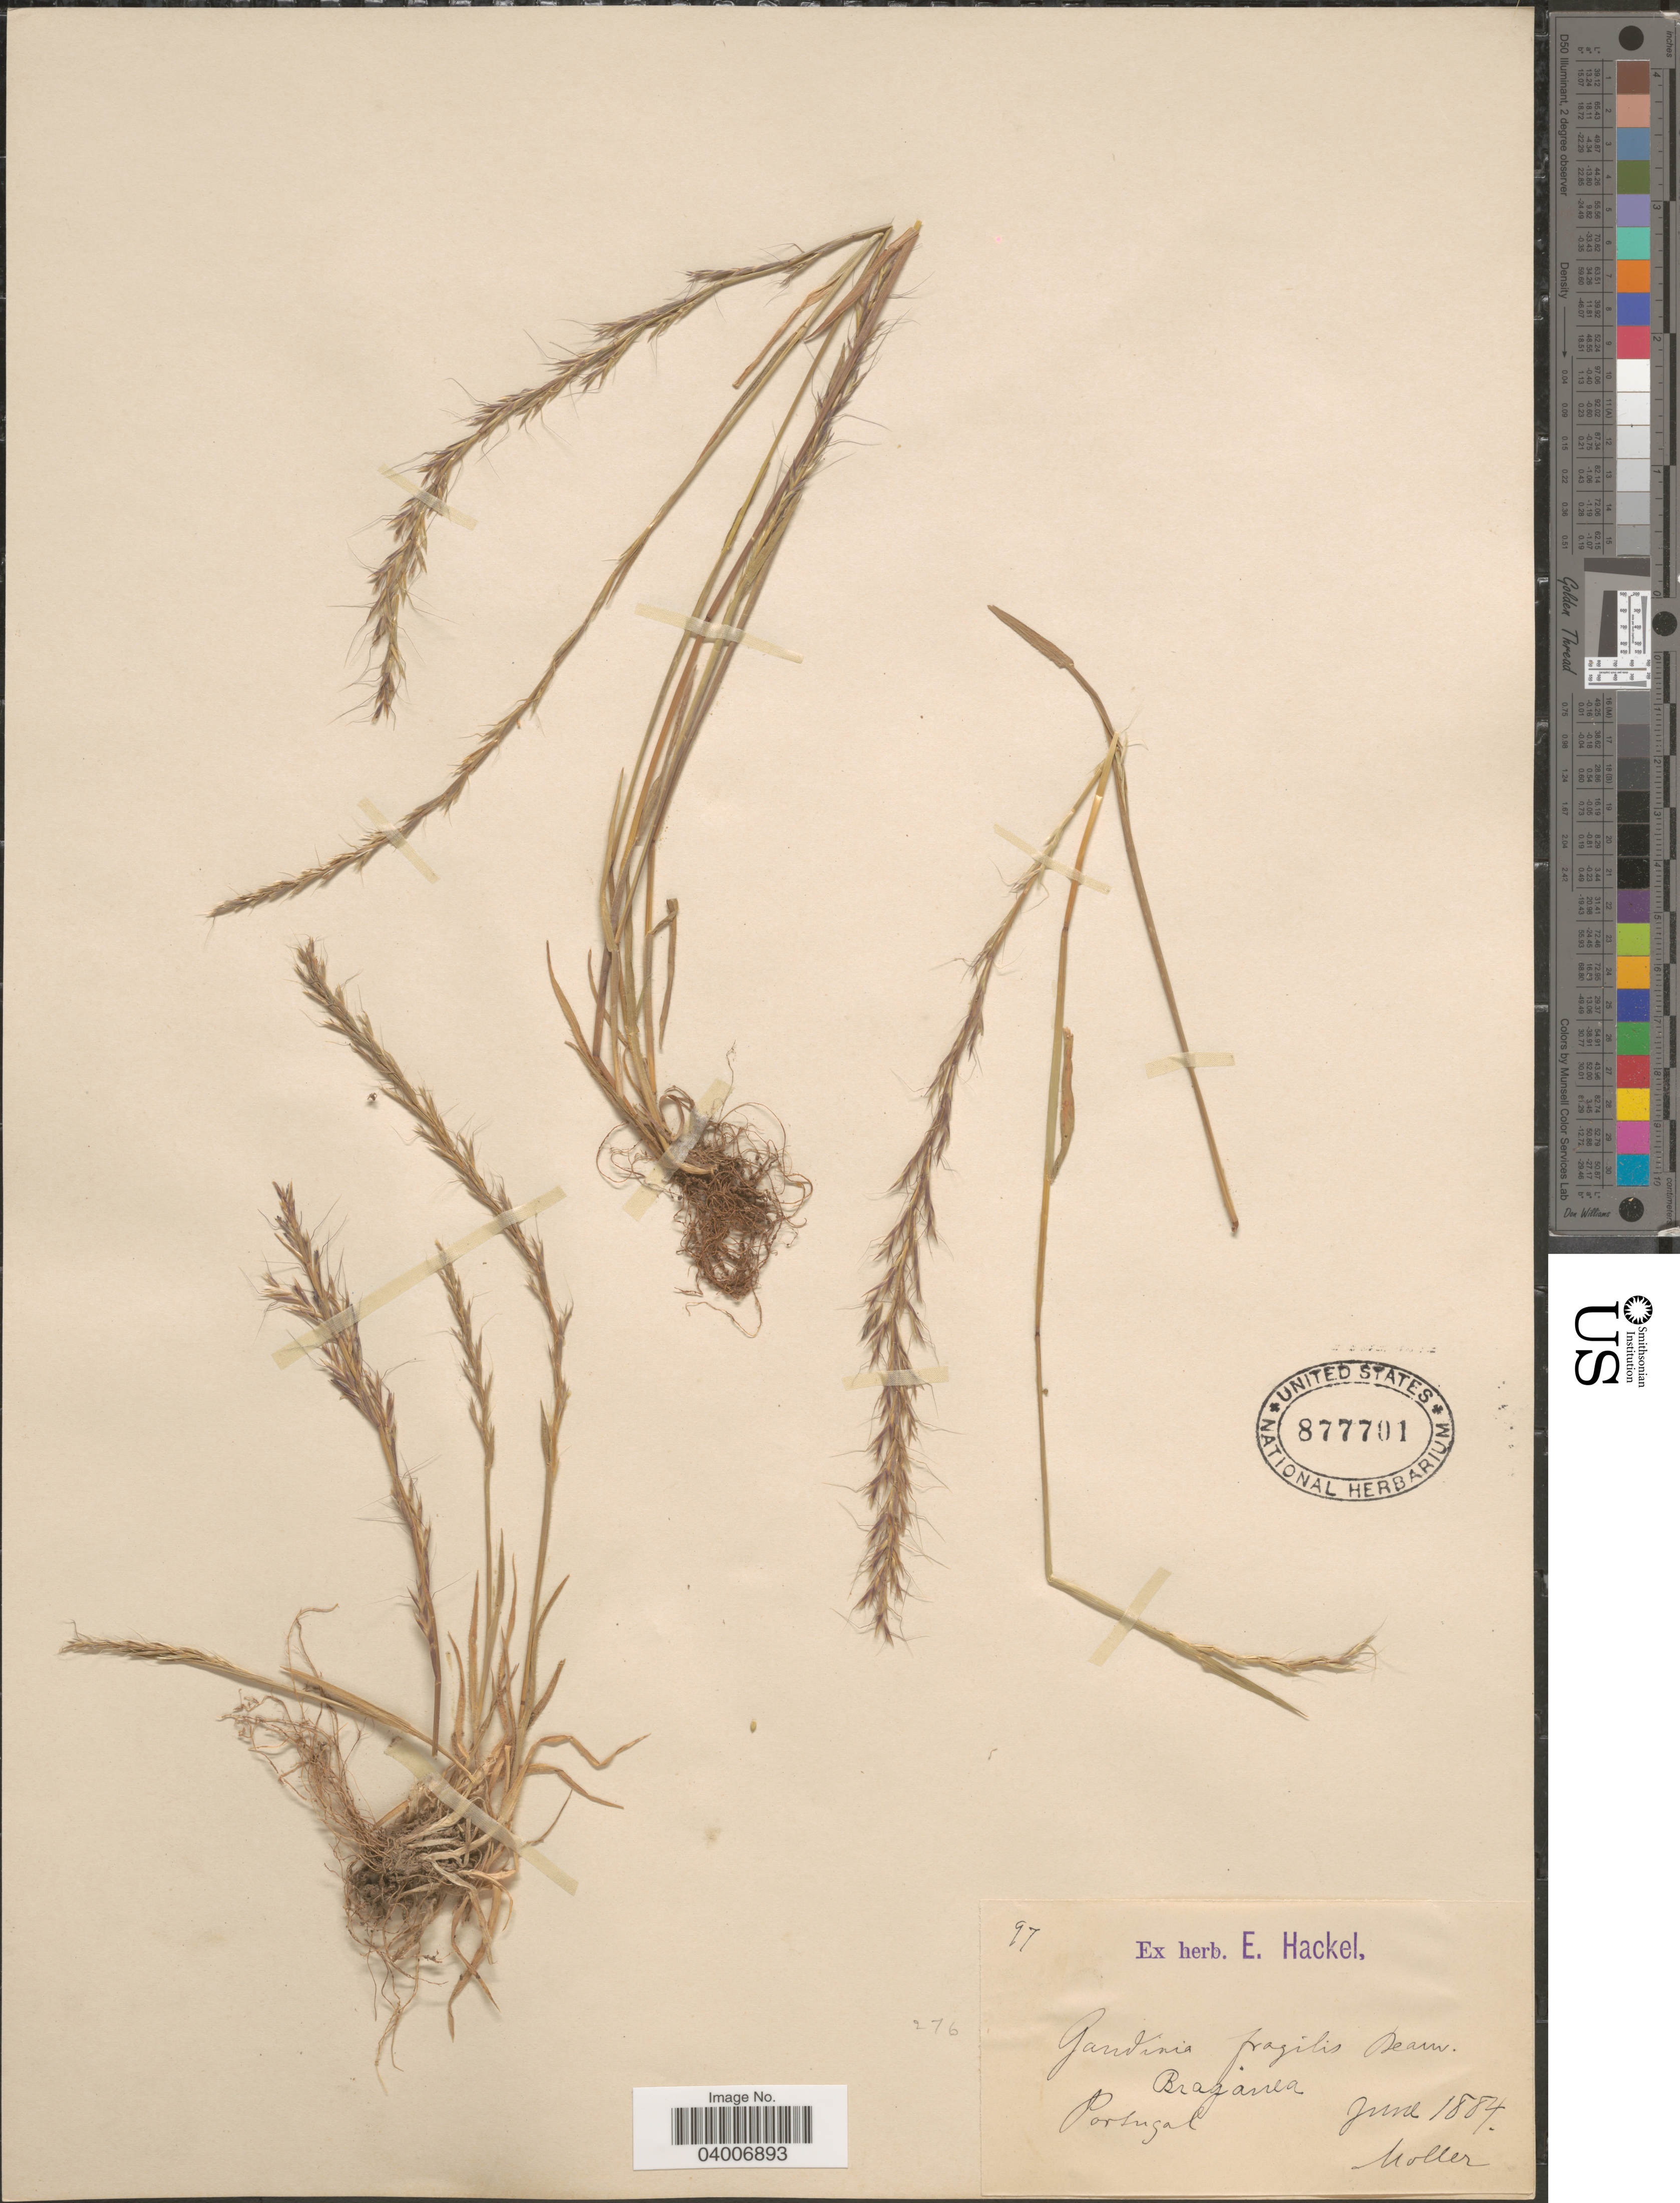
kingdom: Plantae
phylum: Tracheophyta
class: Liliopsida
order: Poales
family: Poaceae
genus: Gaudinia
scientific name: Gaudinia fragilis var. fragilis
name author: (L.) P. Beauv.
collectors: -. Moller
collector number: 97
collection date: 1884-06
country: Portugal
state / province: Braganca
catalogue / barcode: US 877701